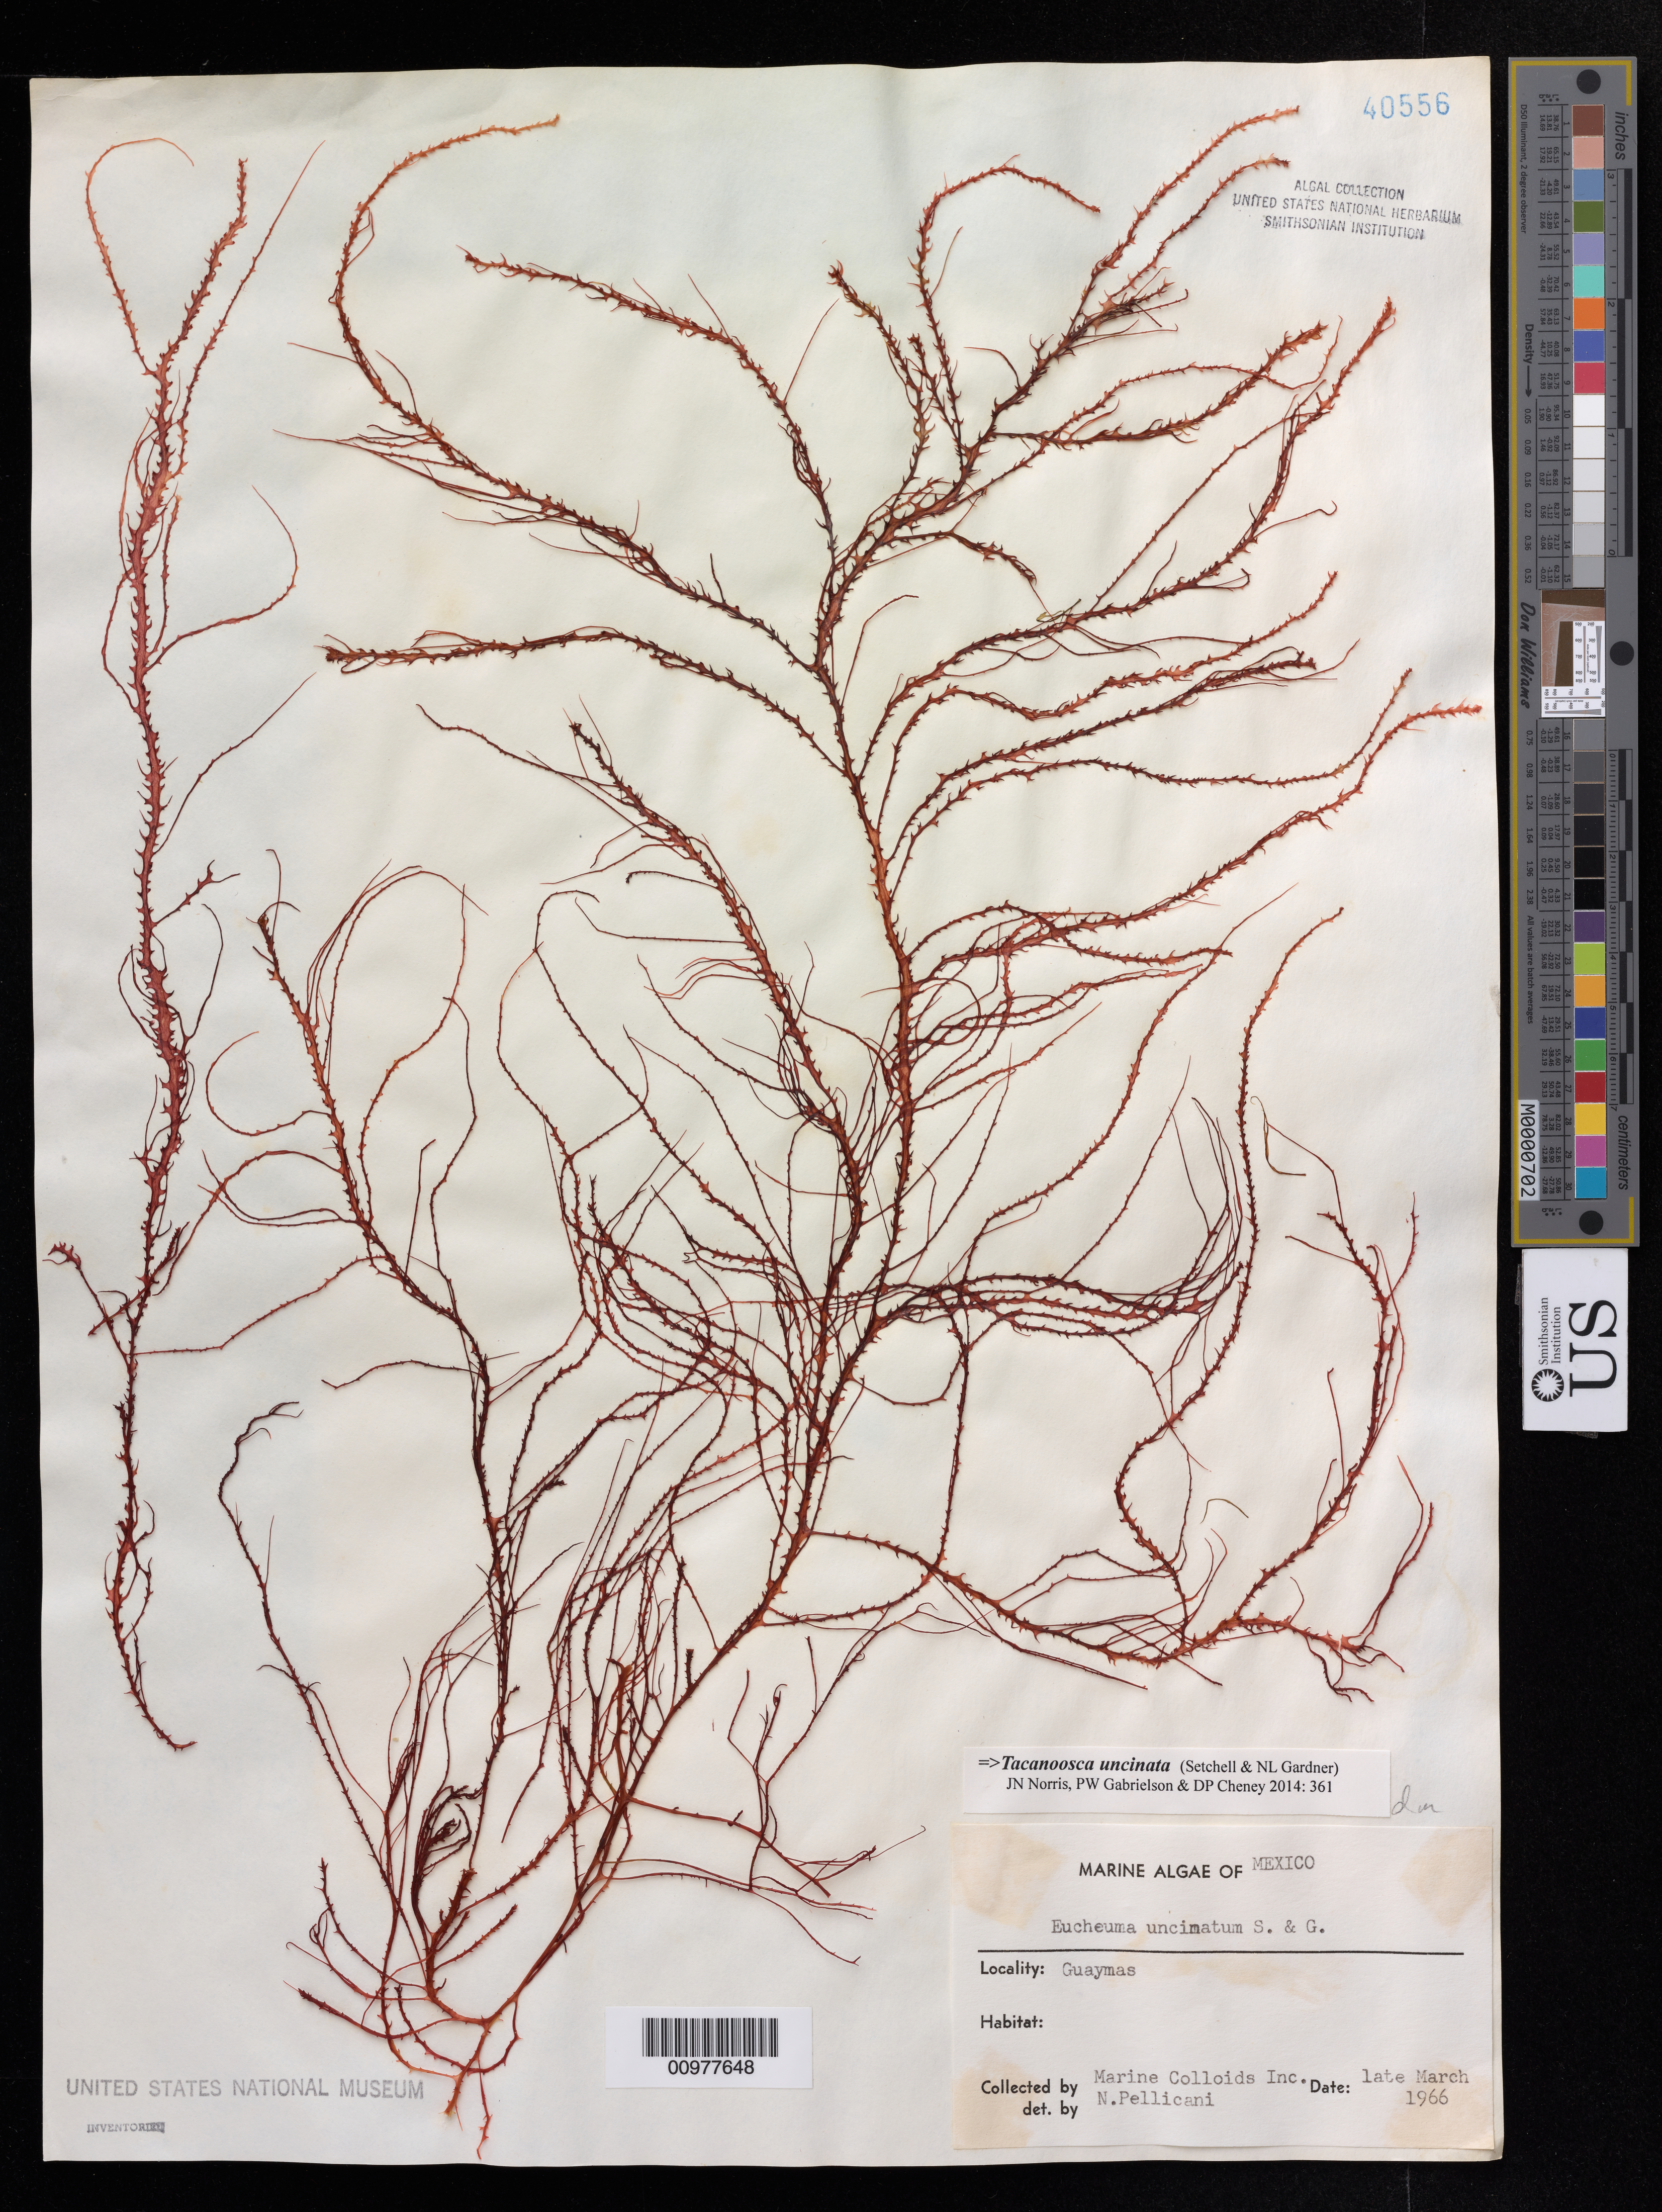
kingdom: Plantae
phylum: Rhodophyta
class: Florideophyceae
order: Gigartinales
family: Solieriaceae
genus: Tacanoosca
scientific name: Tacanoosca uncinata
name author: (Setchell & N.L. Gardner) J.N. Norris et al.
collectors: Marine Colloids Inc.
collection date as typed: late Mar 1966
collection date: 1966-03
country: Mexico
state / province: Sonora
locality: Guaymas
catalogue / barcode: US 40556